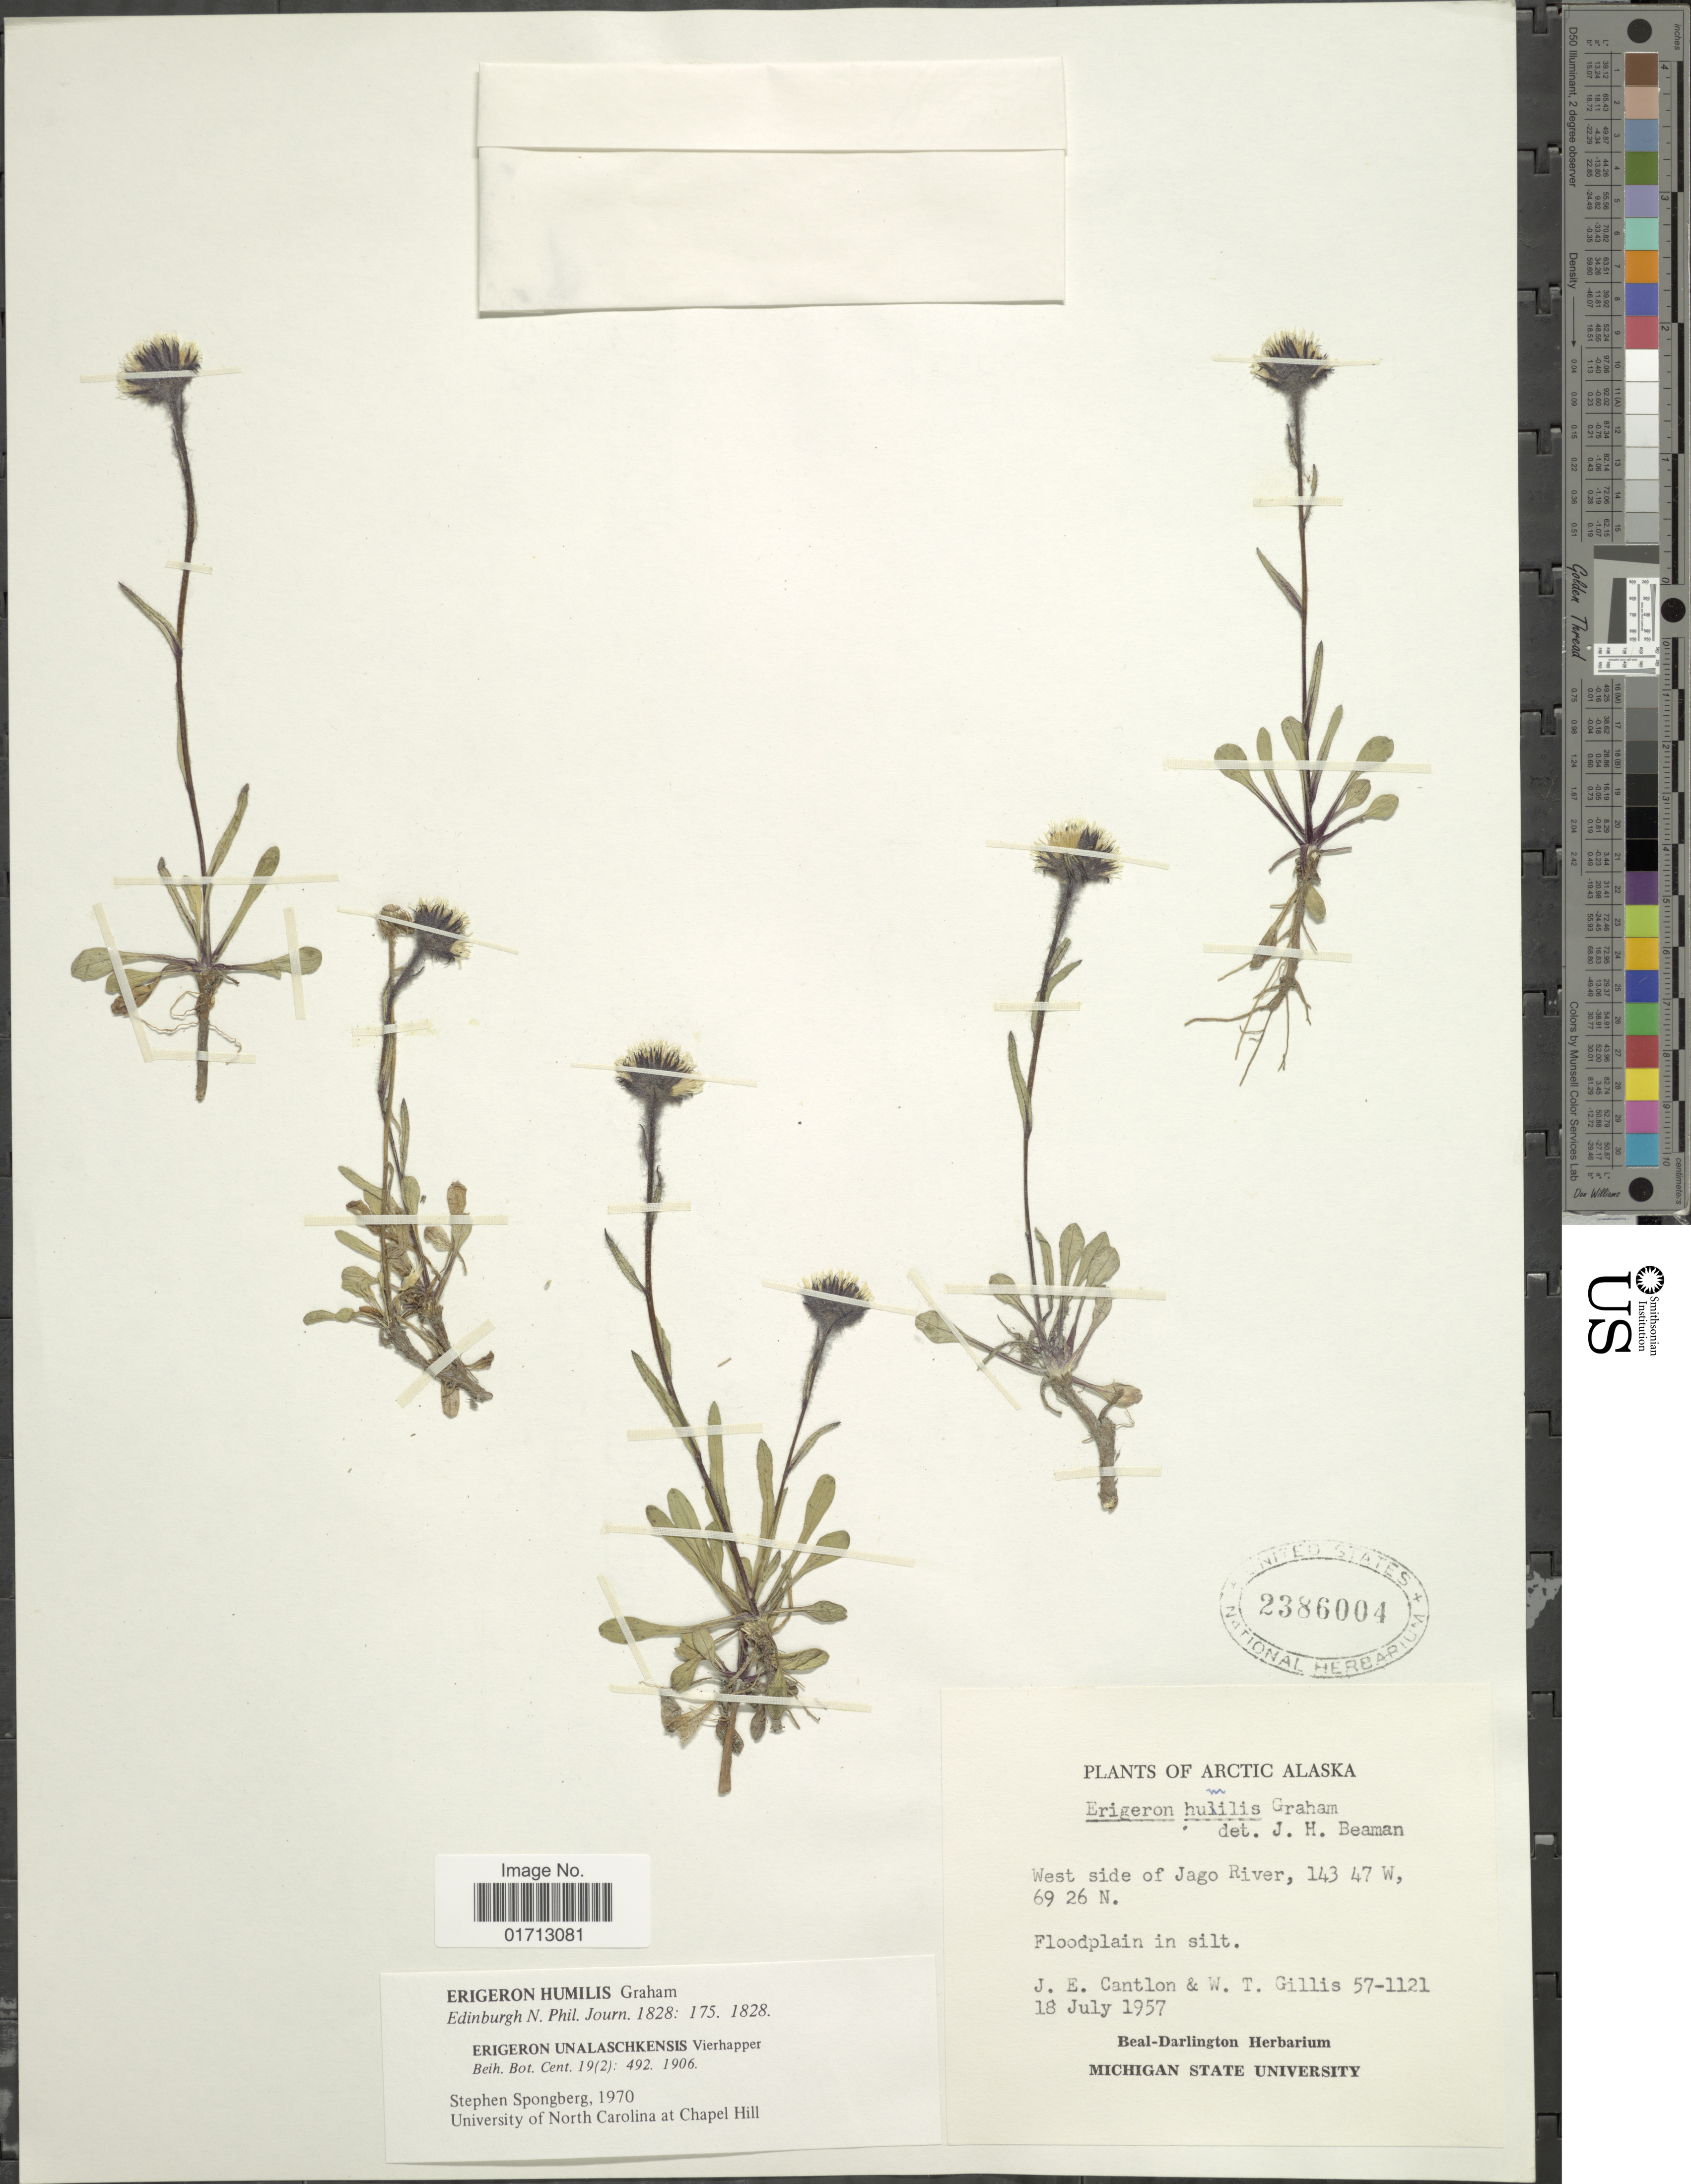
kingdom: Plantae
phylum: Tracheophyta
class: Magnoliopsida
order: Asterales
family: Asteraceae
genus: Erigeron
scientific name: Erigeron humilis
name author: Graham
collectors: J. Cantlon & W. T. Gillis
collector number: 57-1121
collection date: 1957-07-18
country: United States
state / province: Alaska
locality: Arctic Alaska, West side of Jago River.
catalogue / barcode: US 2386004